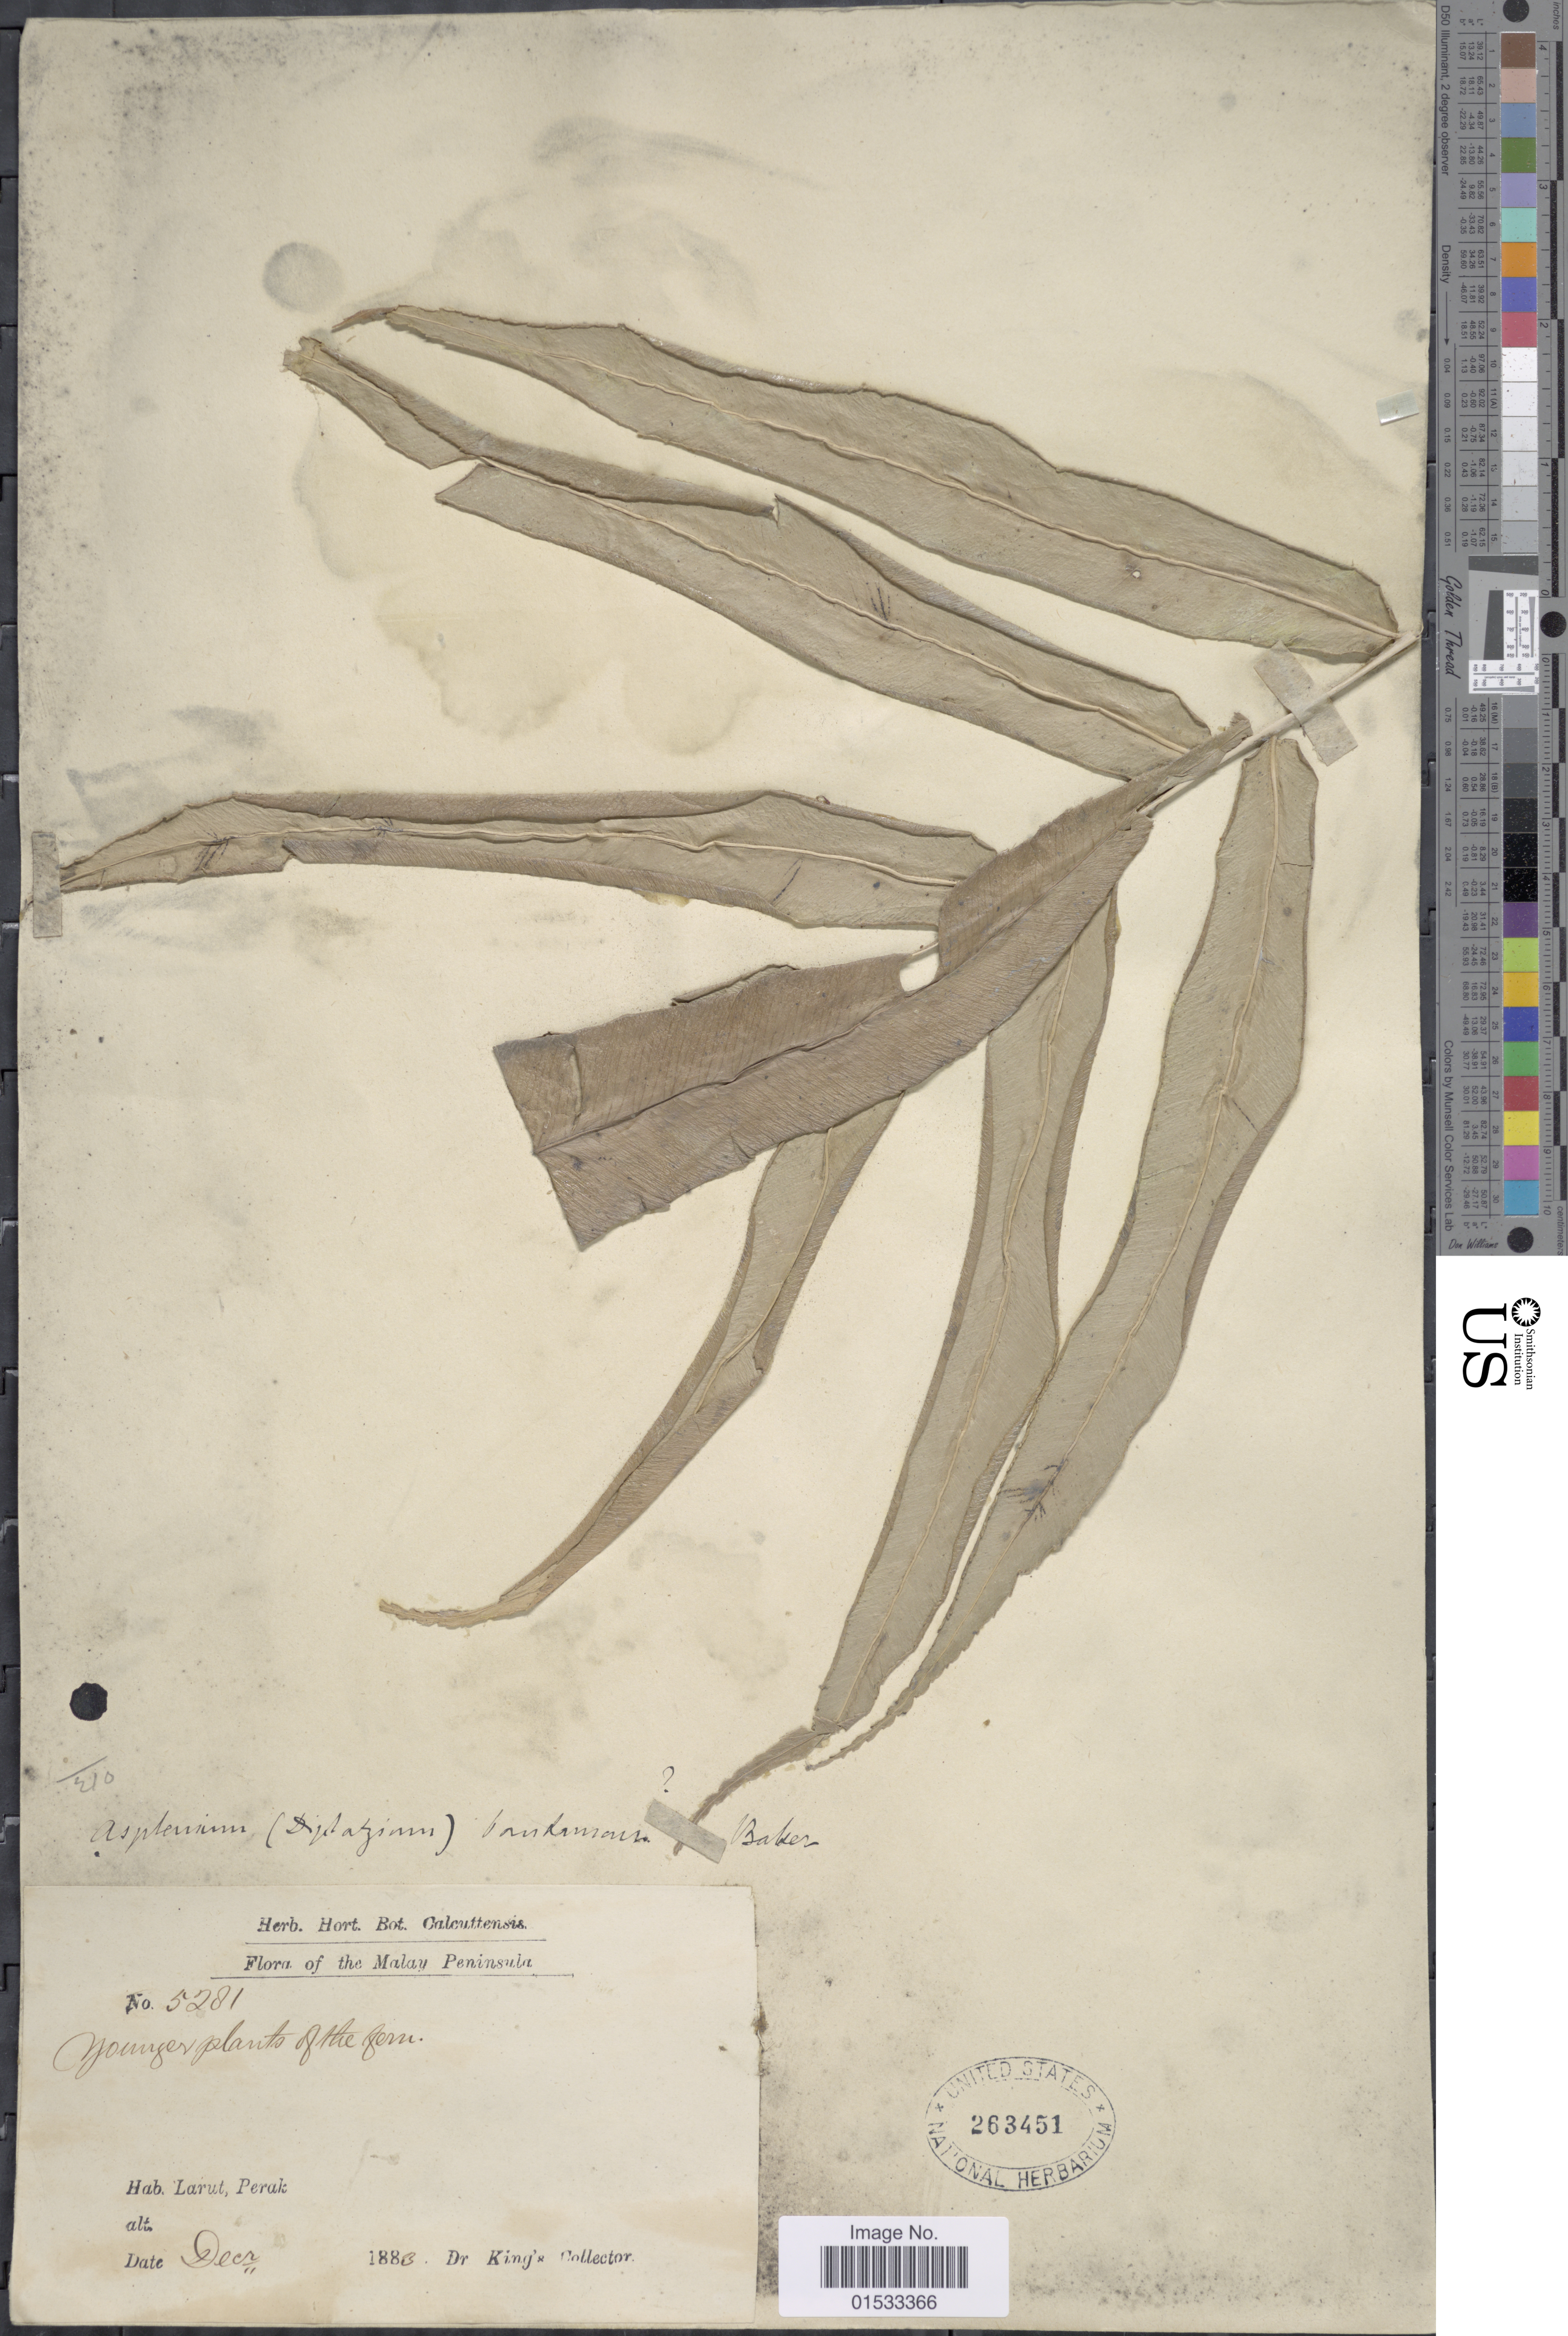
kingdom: Plantae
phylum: Tracheophyta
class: Polypodiopsida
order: Polypodiales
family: Athyriaceae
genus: Diplazium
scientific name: Diplazium bantamense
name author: Blume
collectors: Dr. King's collector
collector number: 5281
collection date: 1883-12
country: Malaysia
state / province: Perak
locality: Malay Peninsula, Larut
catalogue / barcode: US 263451